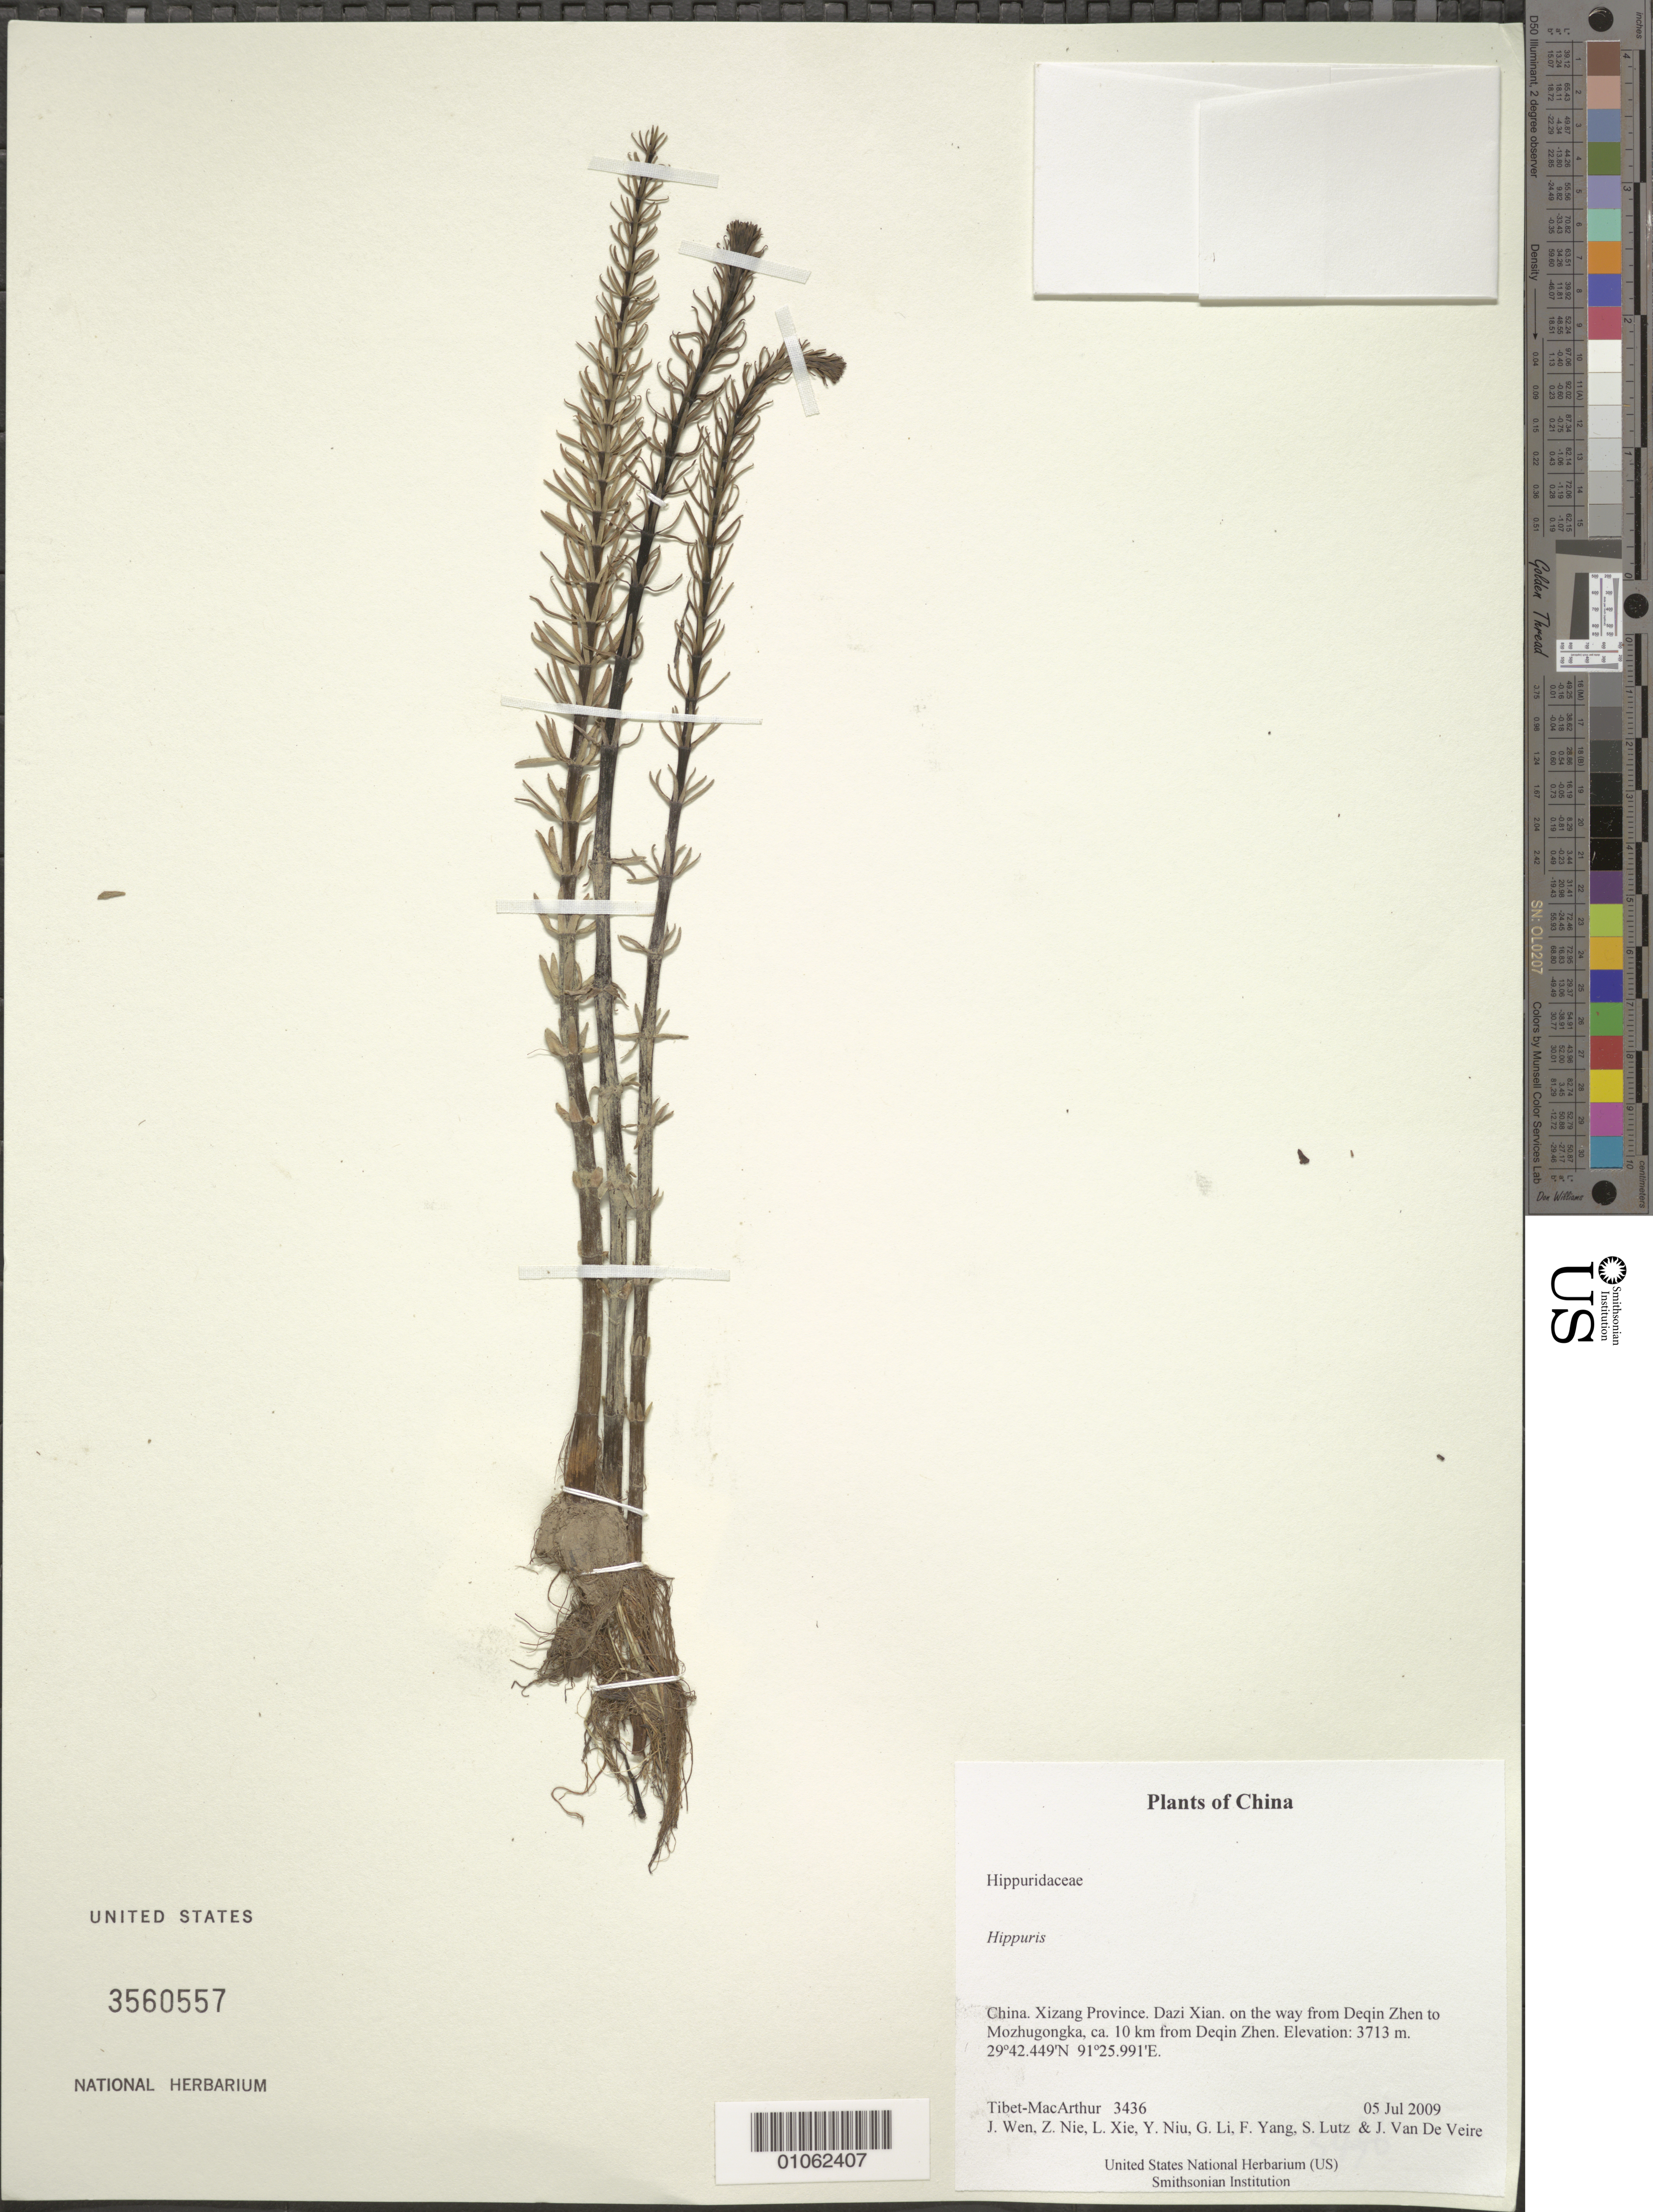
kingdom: Plantae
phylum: Tracheophyta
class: Magnoliopsida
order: Lamiales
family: Plantaginaceae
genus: Hippuris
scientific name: Hippuris sp.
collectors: Tibet-MacArthur, J. Wen, Z. Nie, L. Xie, Y. Niu, G. Li, F. Yang, S. Lutz & J. Van De Veire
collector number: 3436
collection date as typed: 05 Jul 2009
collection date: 2009-07-05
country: China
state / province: Xizang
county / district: Dazi Xian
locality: on the way from Deqin Zhen to Mozhugongka, ca. 10 km from Deqin Zhen.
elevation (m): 3713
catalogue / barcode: US 3560557